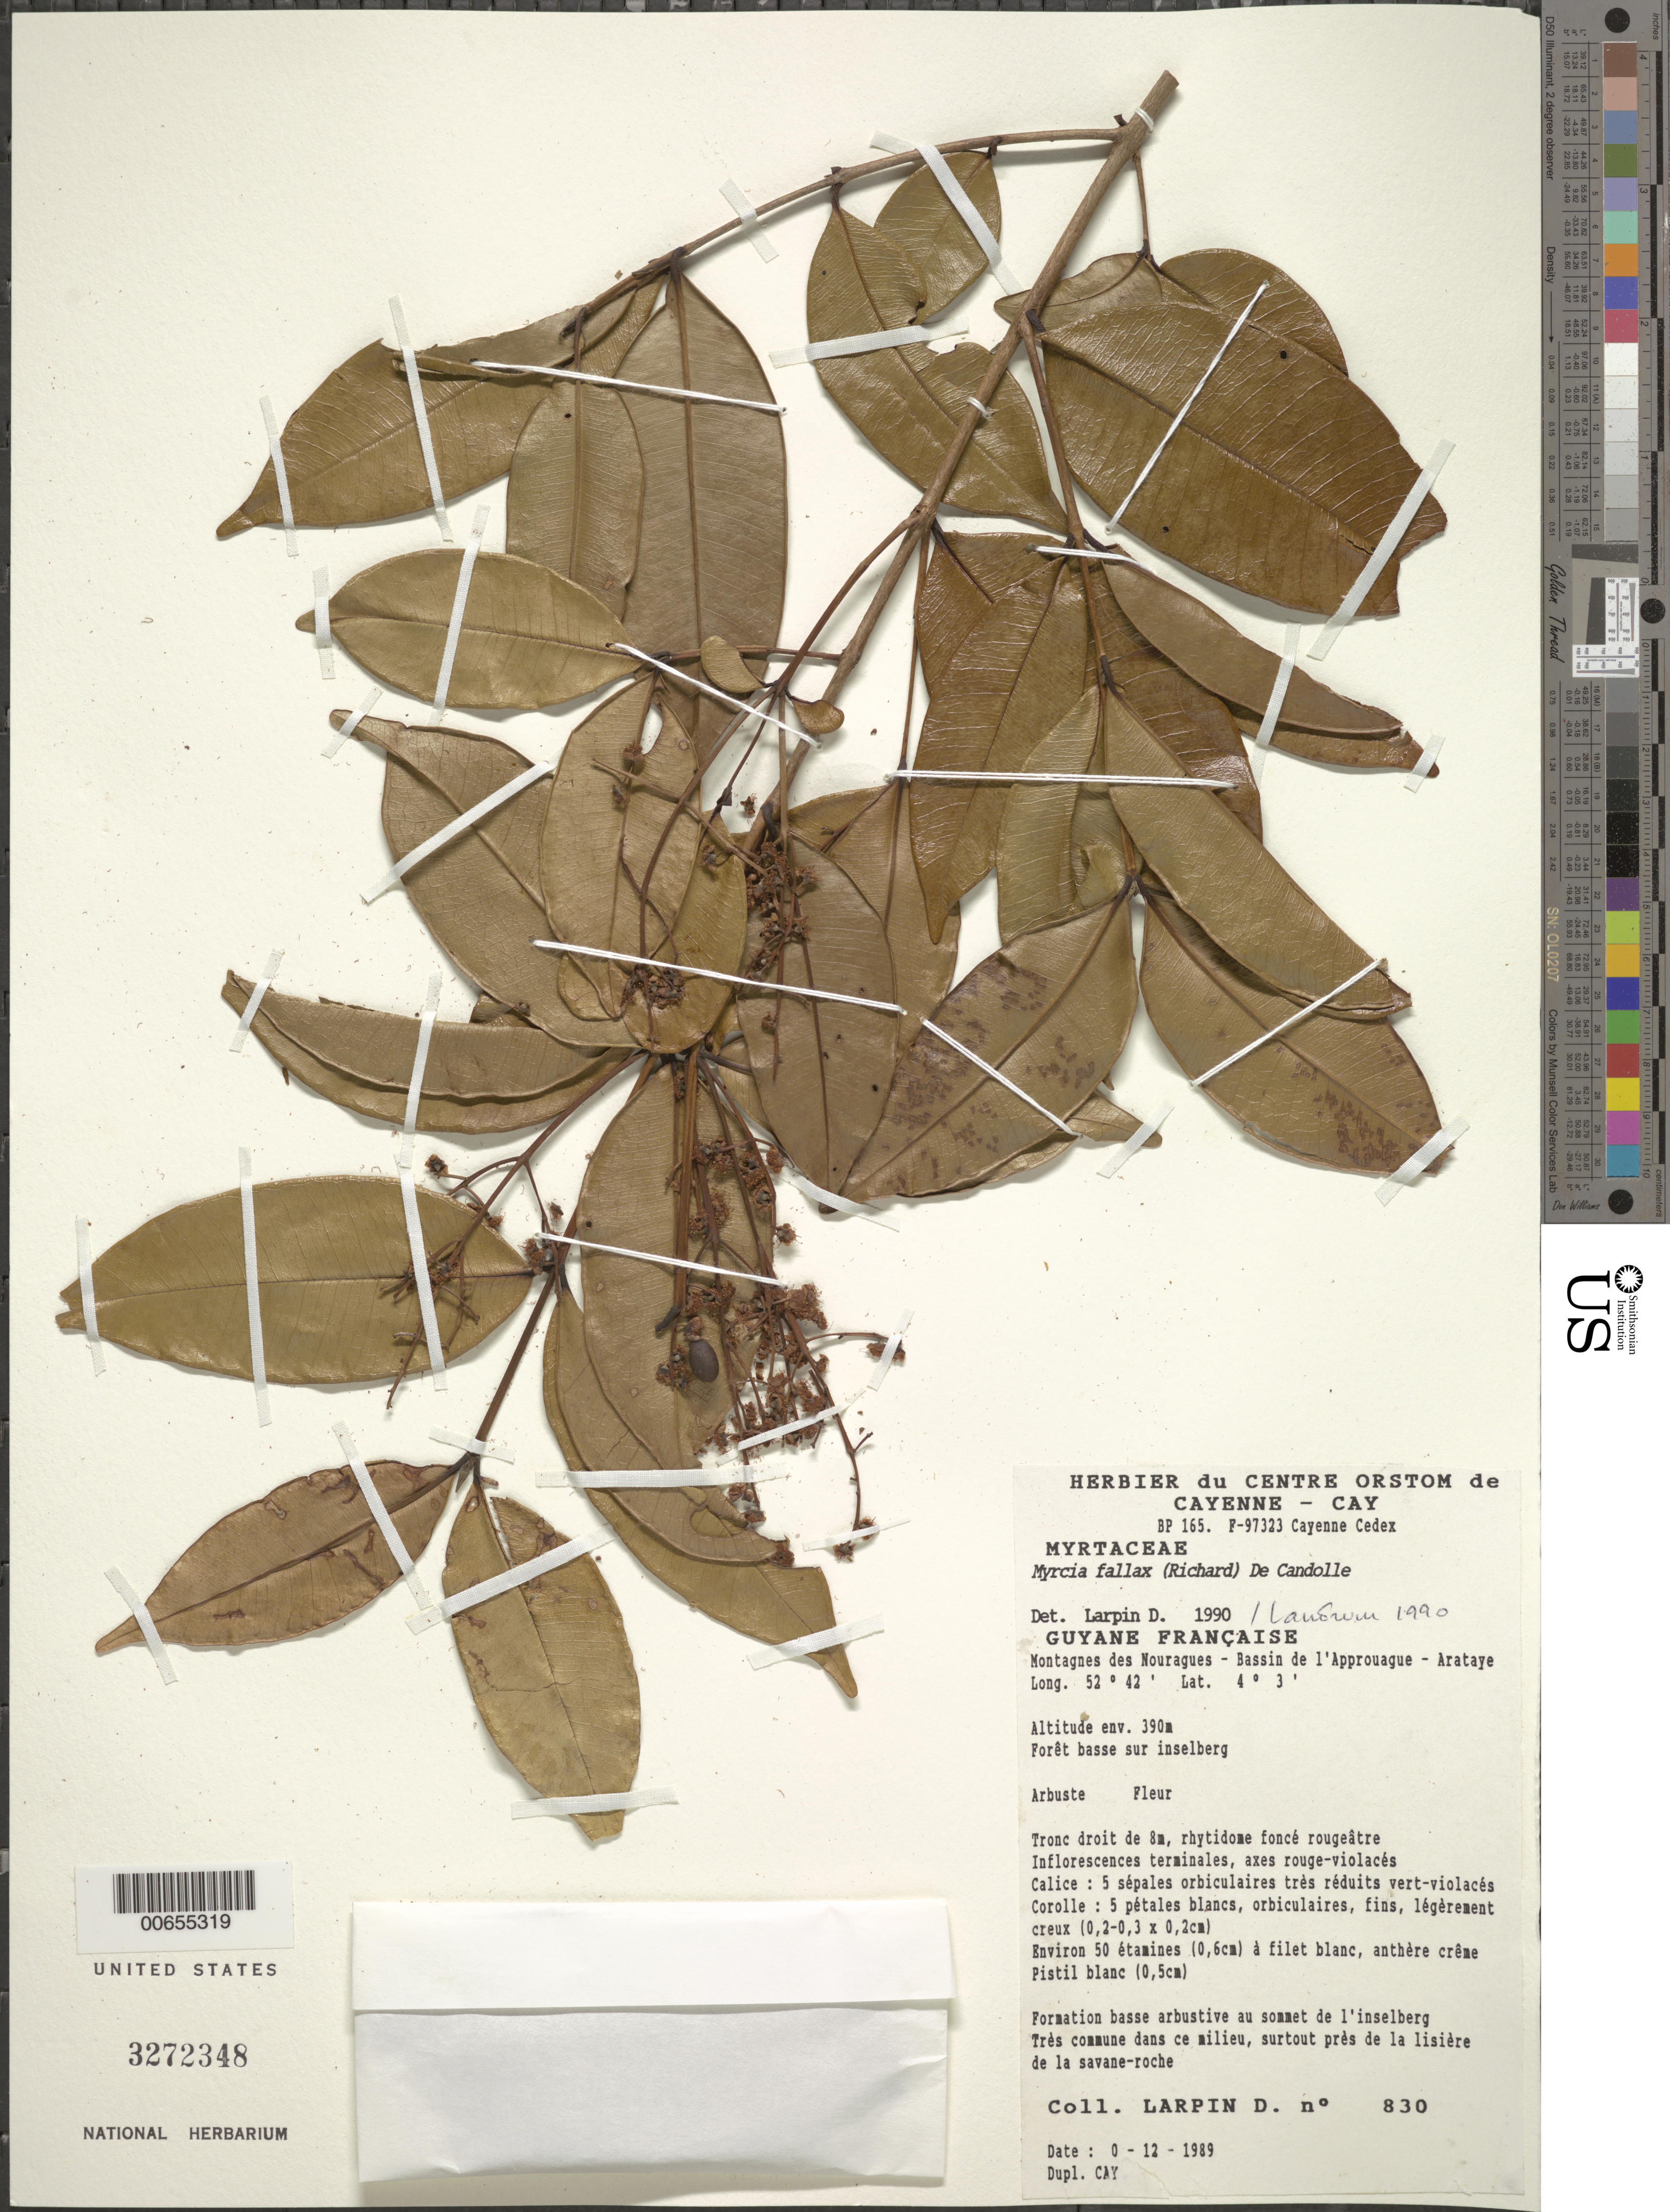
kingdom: Plantae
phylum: Tracheophyta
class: Magnoliopsida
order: Myrtales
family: Myrtaceae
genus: Myrcia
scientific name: Myrcia fallax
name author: (Rich.) DC.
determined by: Larpin, D.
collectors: D. Larpin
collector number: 830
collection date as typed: Dec-89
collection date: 1989-12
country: French Guiana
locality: Station des Nouragues, Bassin de l'Approuague, Arataye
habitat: Low altitude forest on inselberg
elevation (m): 390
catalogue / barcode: US 3272348